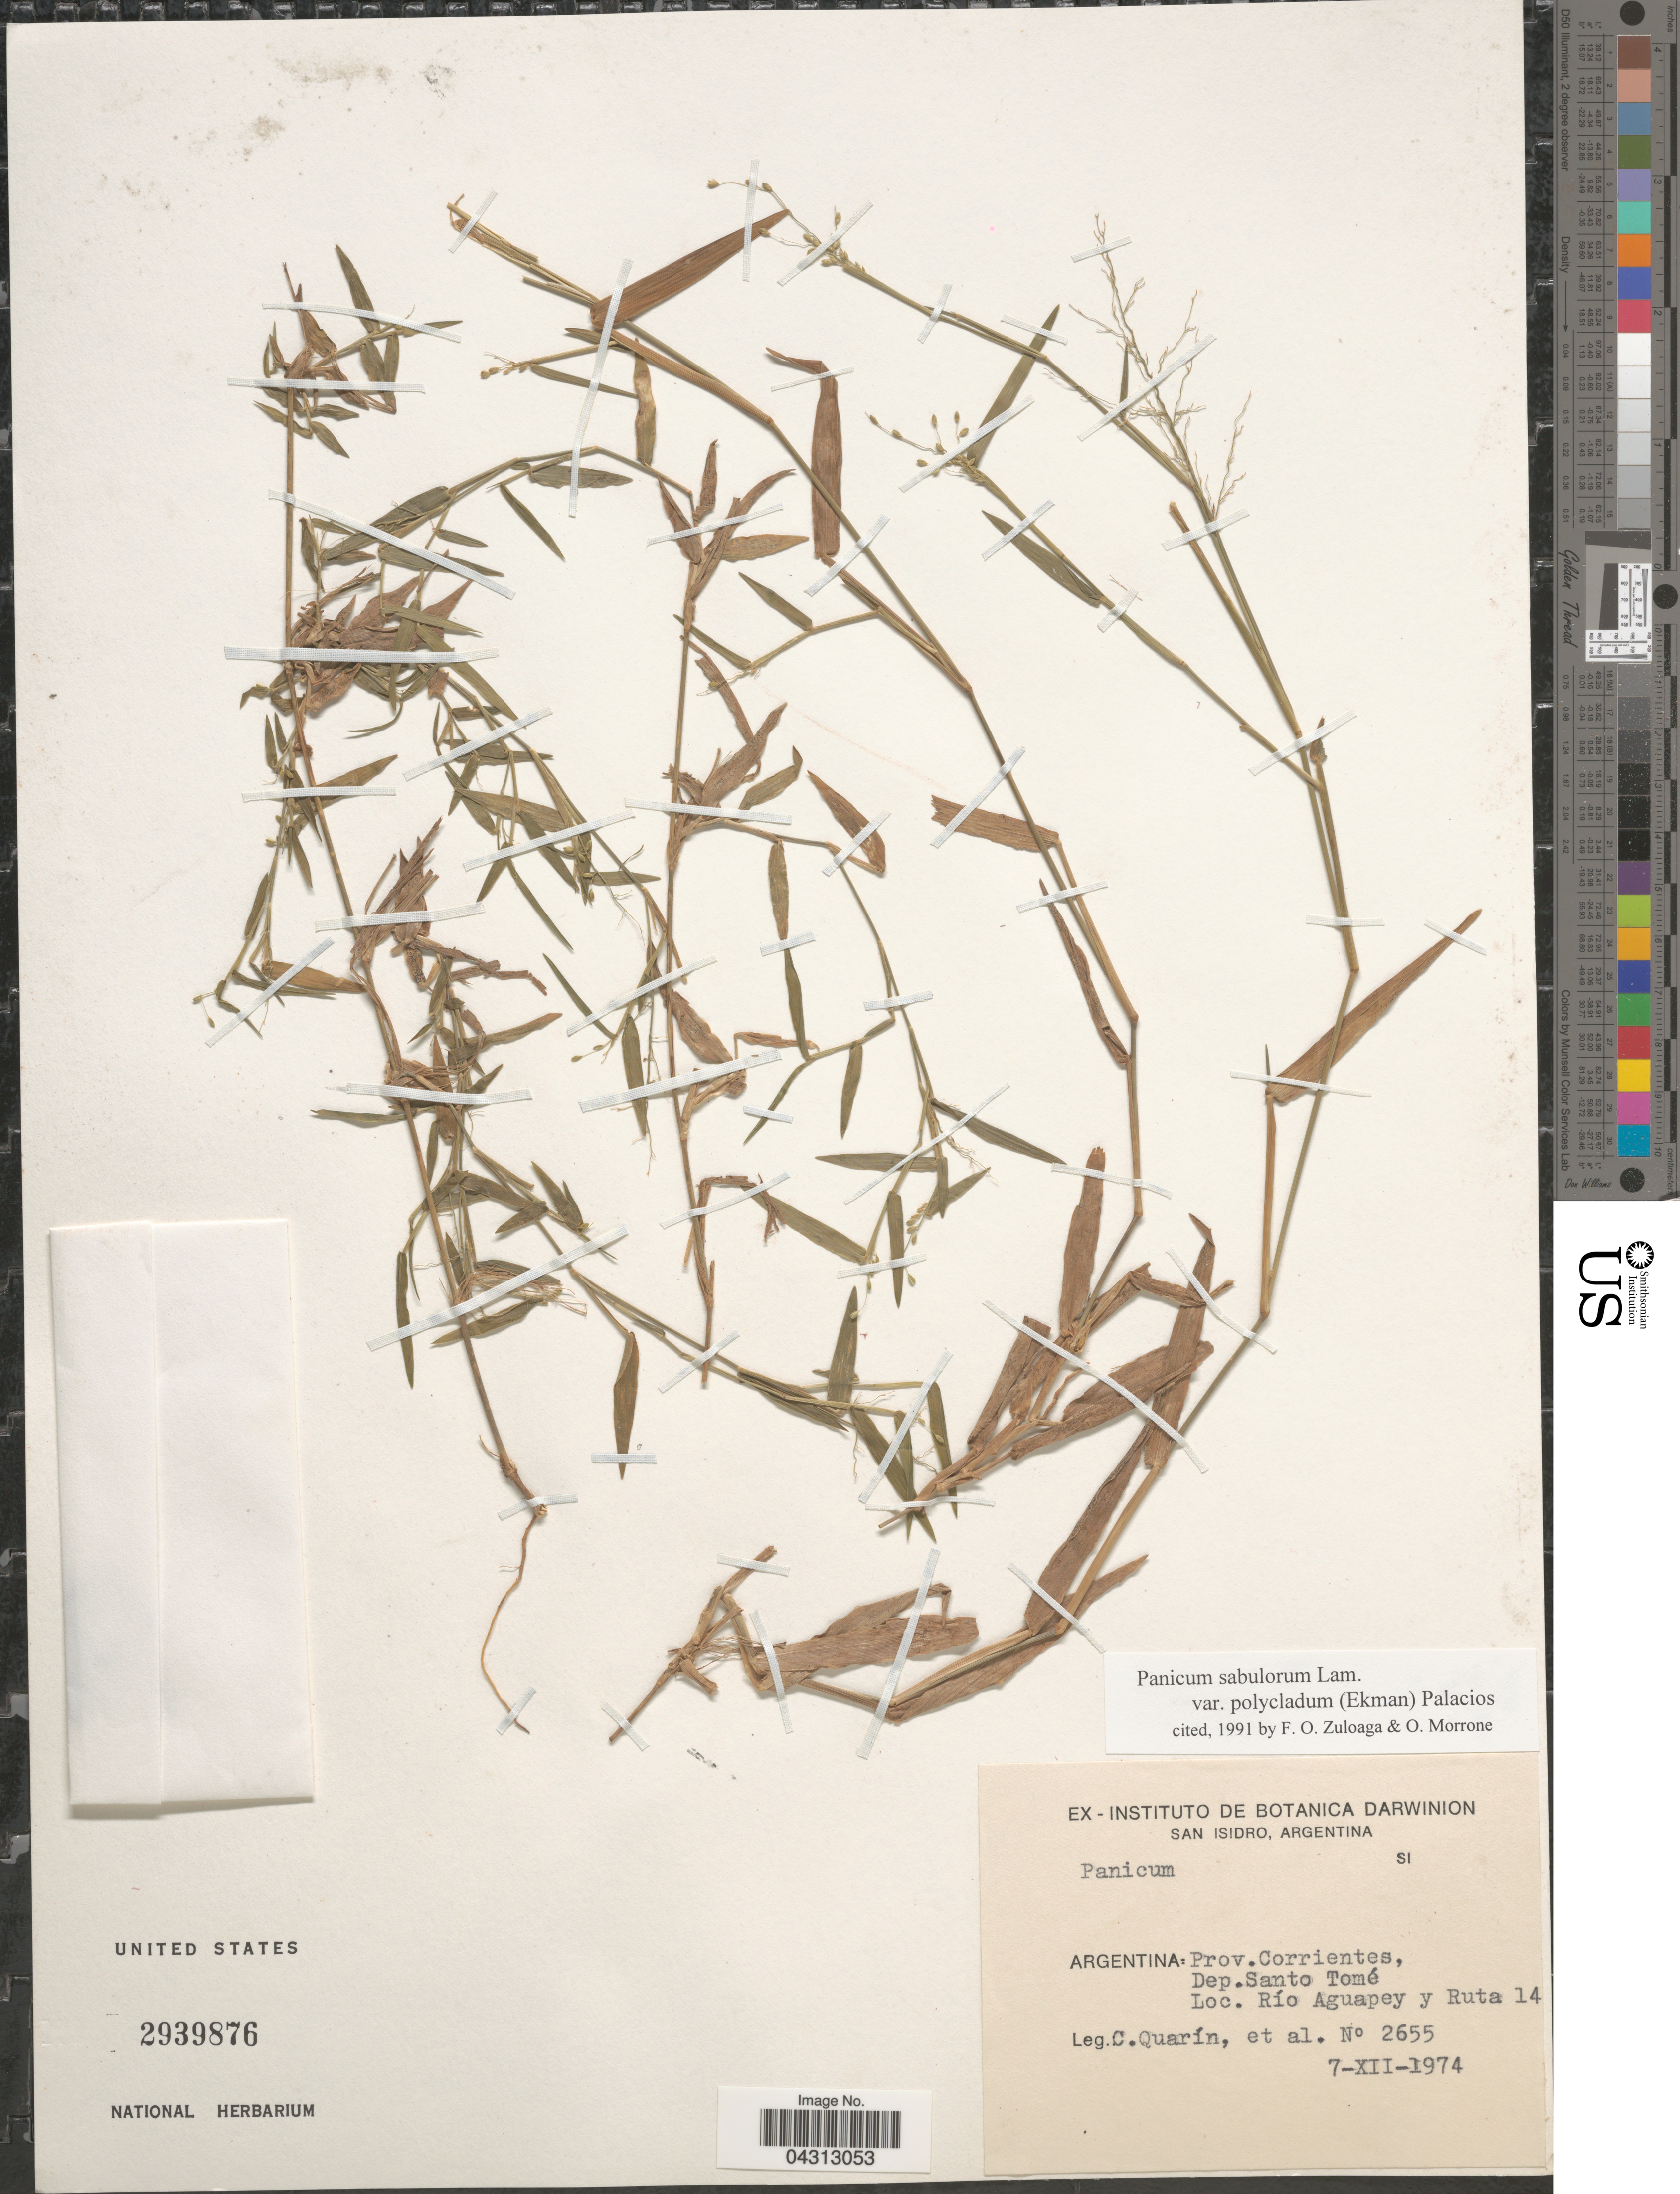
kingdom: Plantae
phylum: Tracheophyta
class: Liliopsida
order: Poales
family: Poaceae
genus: Dichanthelium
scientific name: Dichanthelium sabulorum var. polycladum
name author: (Ekman) Zuloaga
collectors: C. Quarín & et al.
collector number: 2655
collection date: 1974-12-07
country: Argentina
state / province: Corrientes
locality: Dep. Santo Tomé. Río Aguapey y Ruta 14.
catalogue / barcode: US 2939876